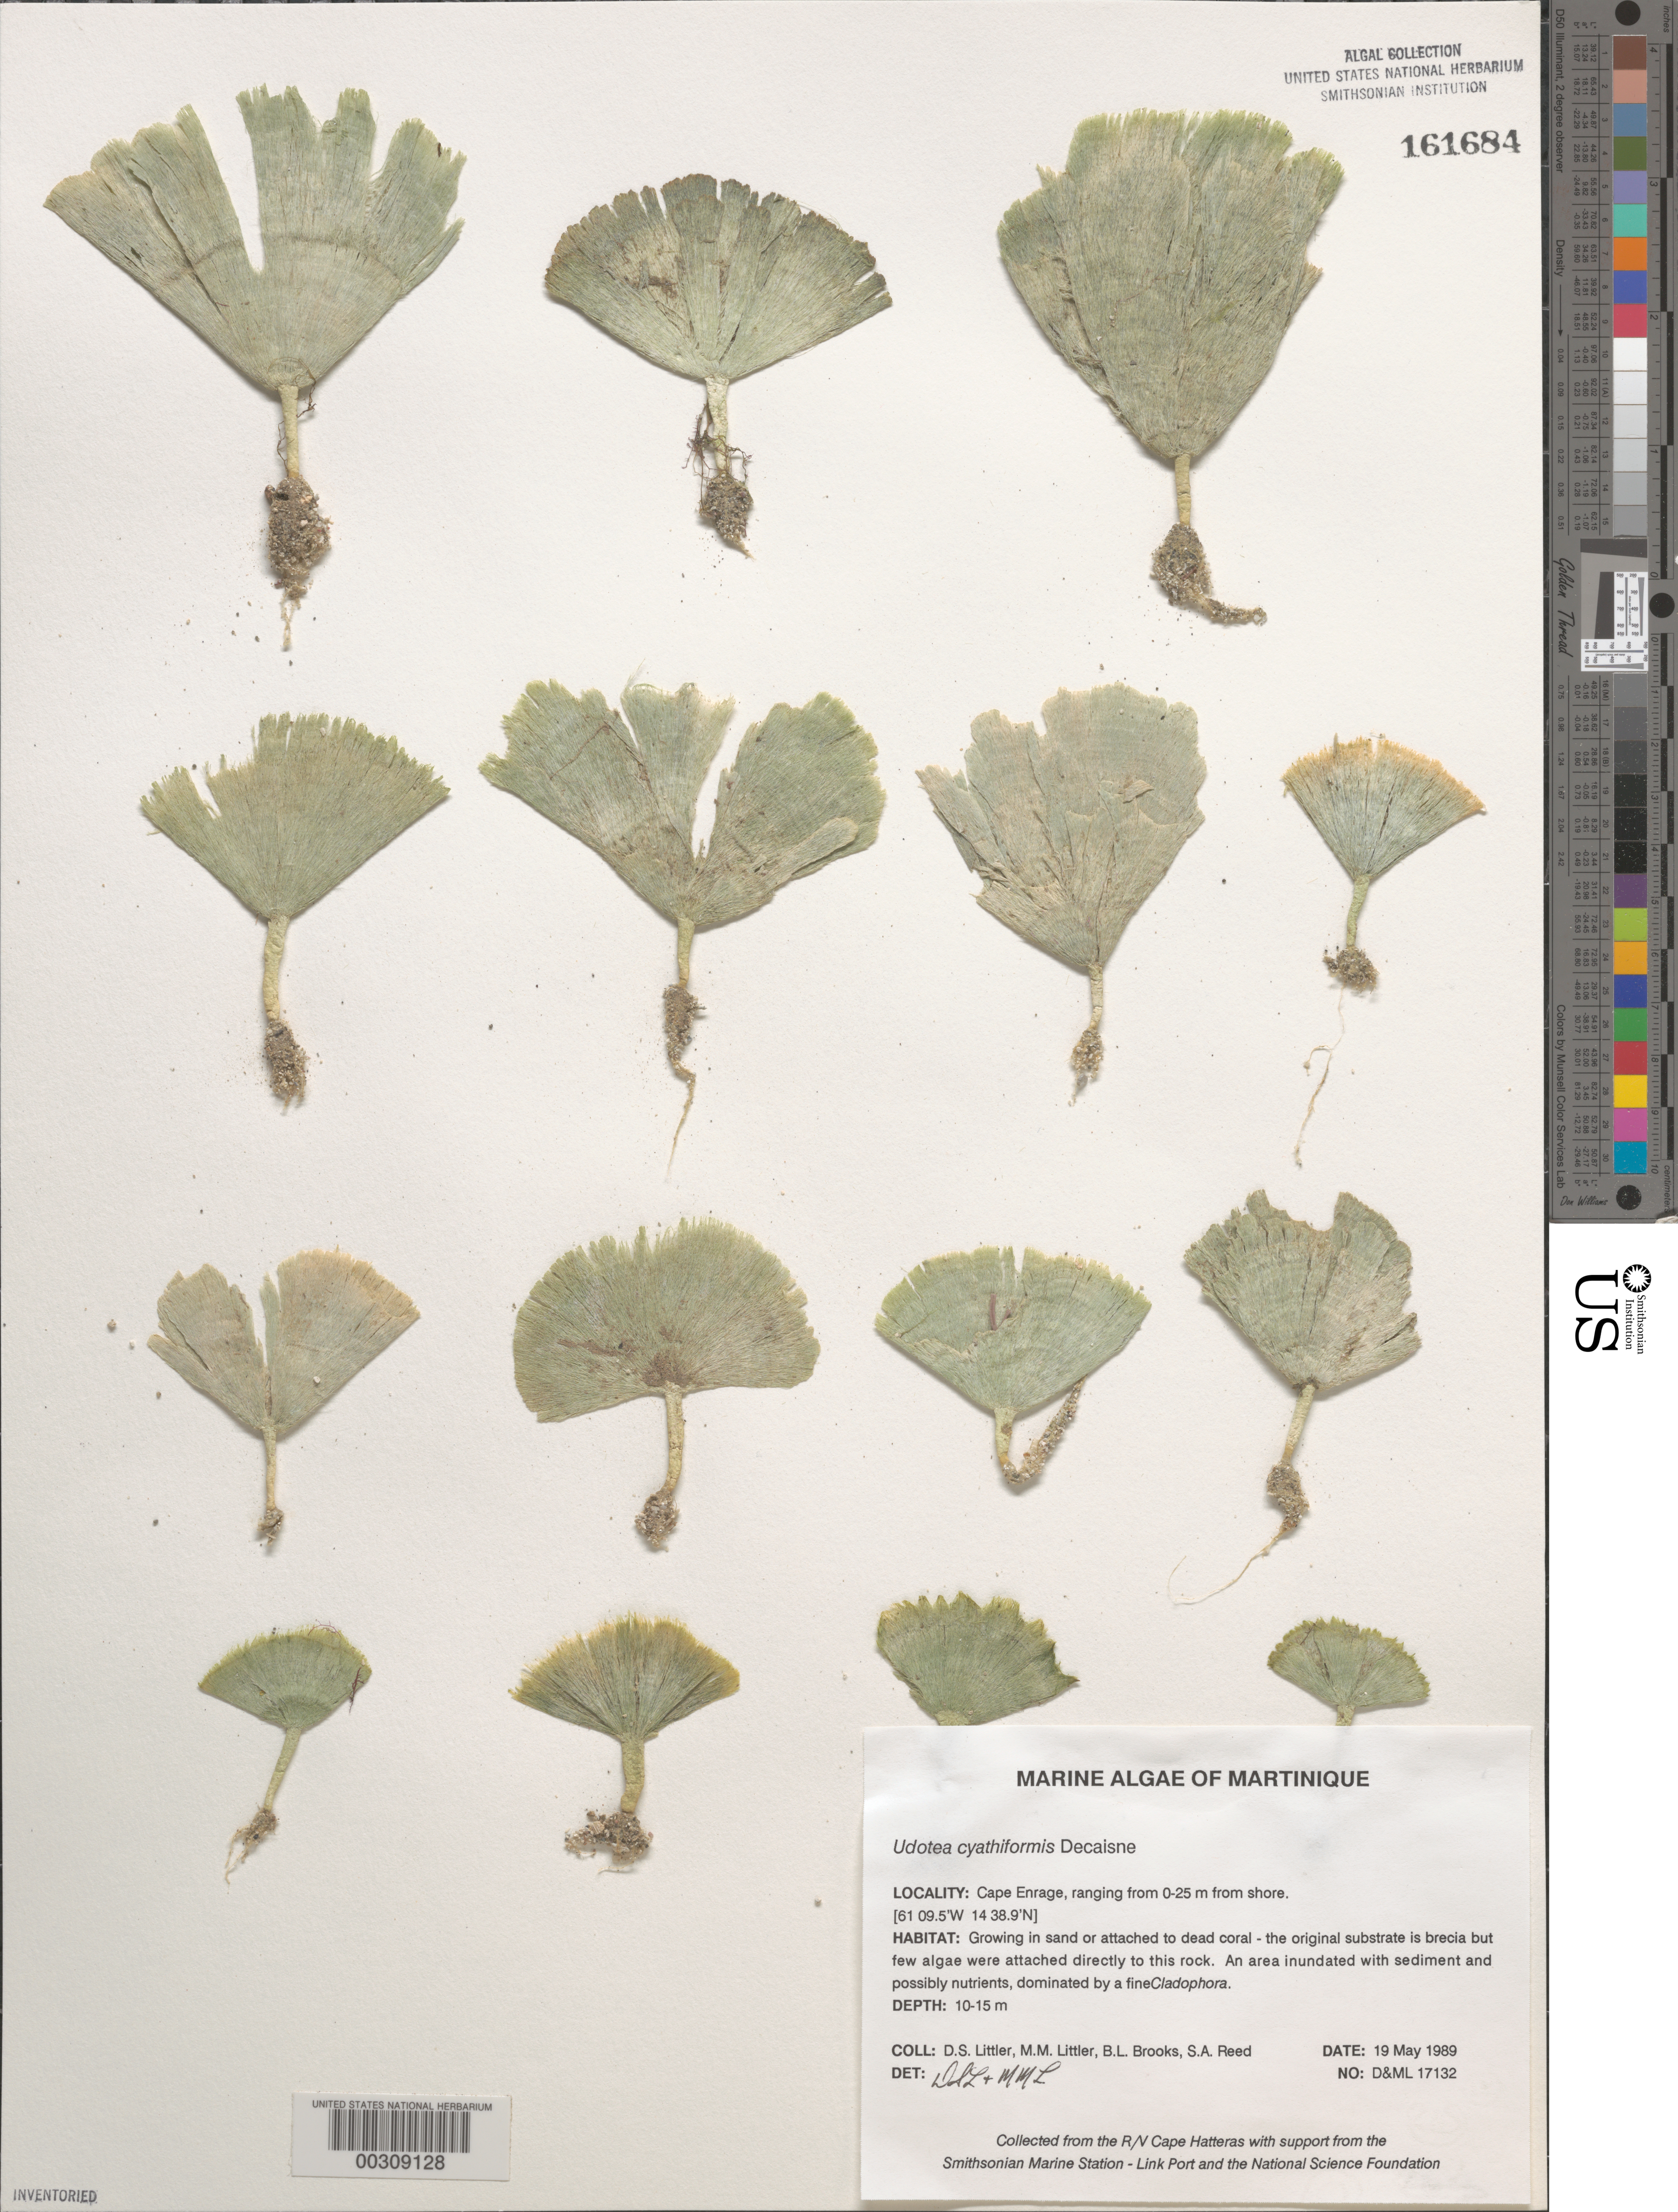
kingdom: Plantae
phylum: Chlorophyta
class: Ulvophyceae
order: Bryopsidales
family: Udoteaceae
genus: Udotea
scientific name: Udotea cyathiformis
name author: Decne.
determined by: Littler, D. S.; Littler, M. M.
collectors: D. S. Littler, M. M. Littler, B. Brooks & S. Reed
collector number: D&ML 17132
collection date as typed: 19 May 1989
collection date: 1989-05-19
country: Martinique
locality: Cape Enrage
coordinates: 14 38.9'N, 61 09.5'W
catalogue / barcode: US 161684